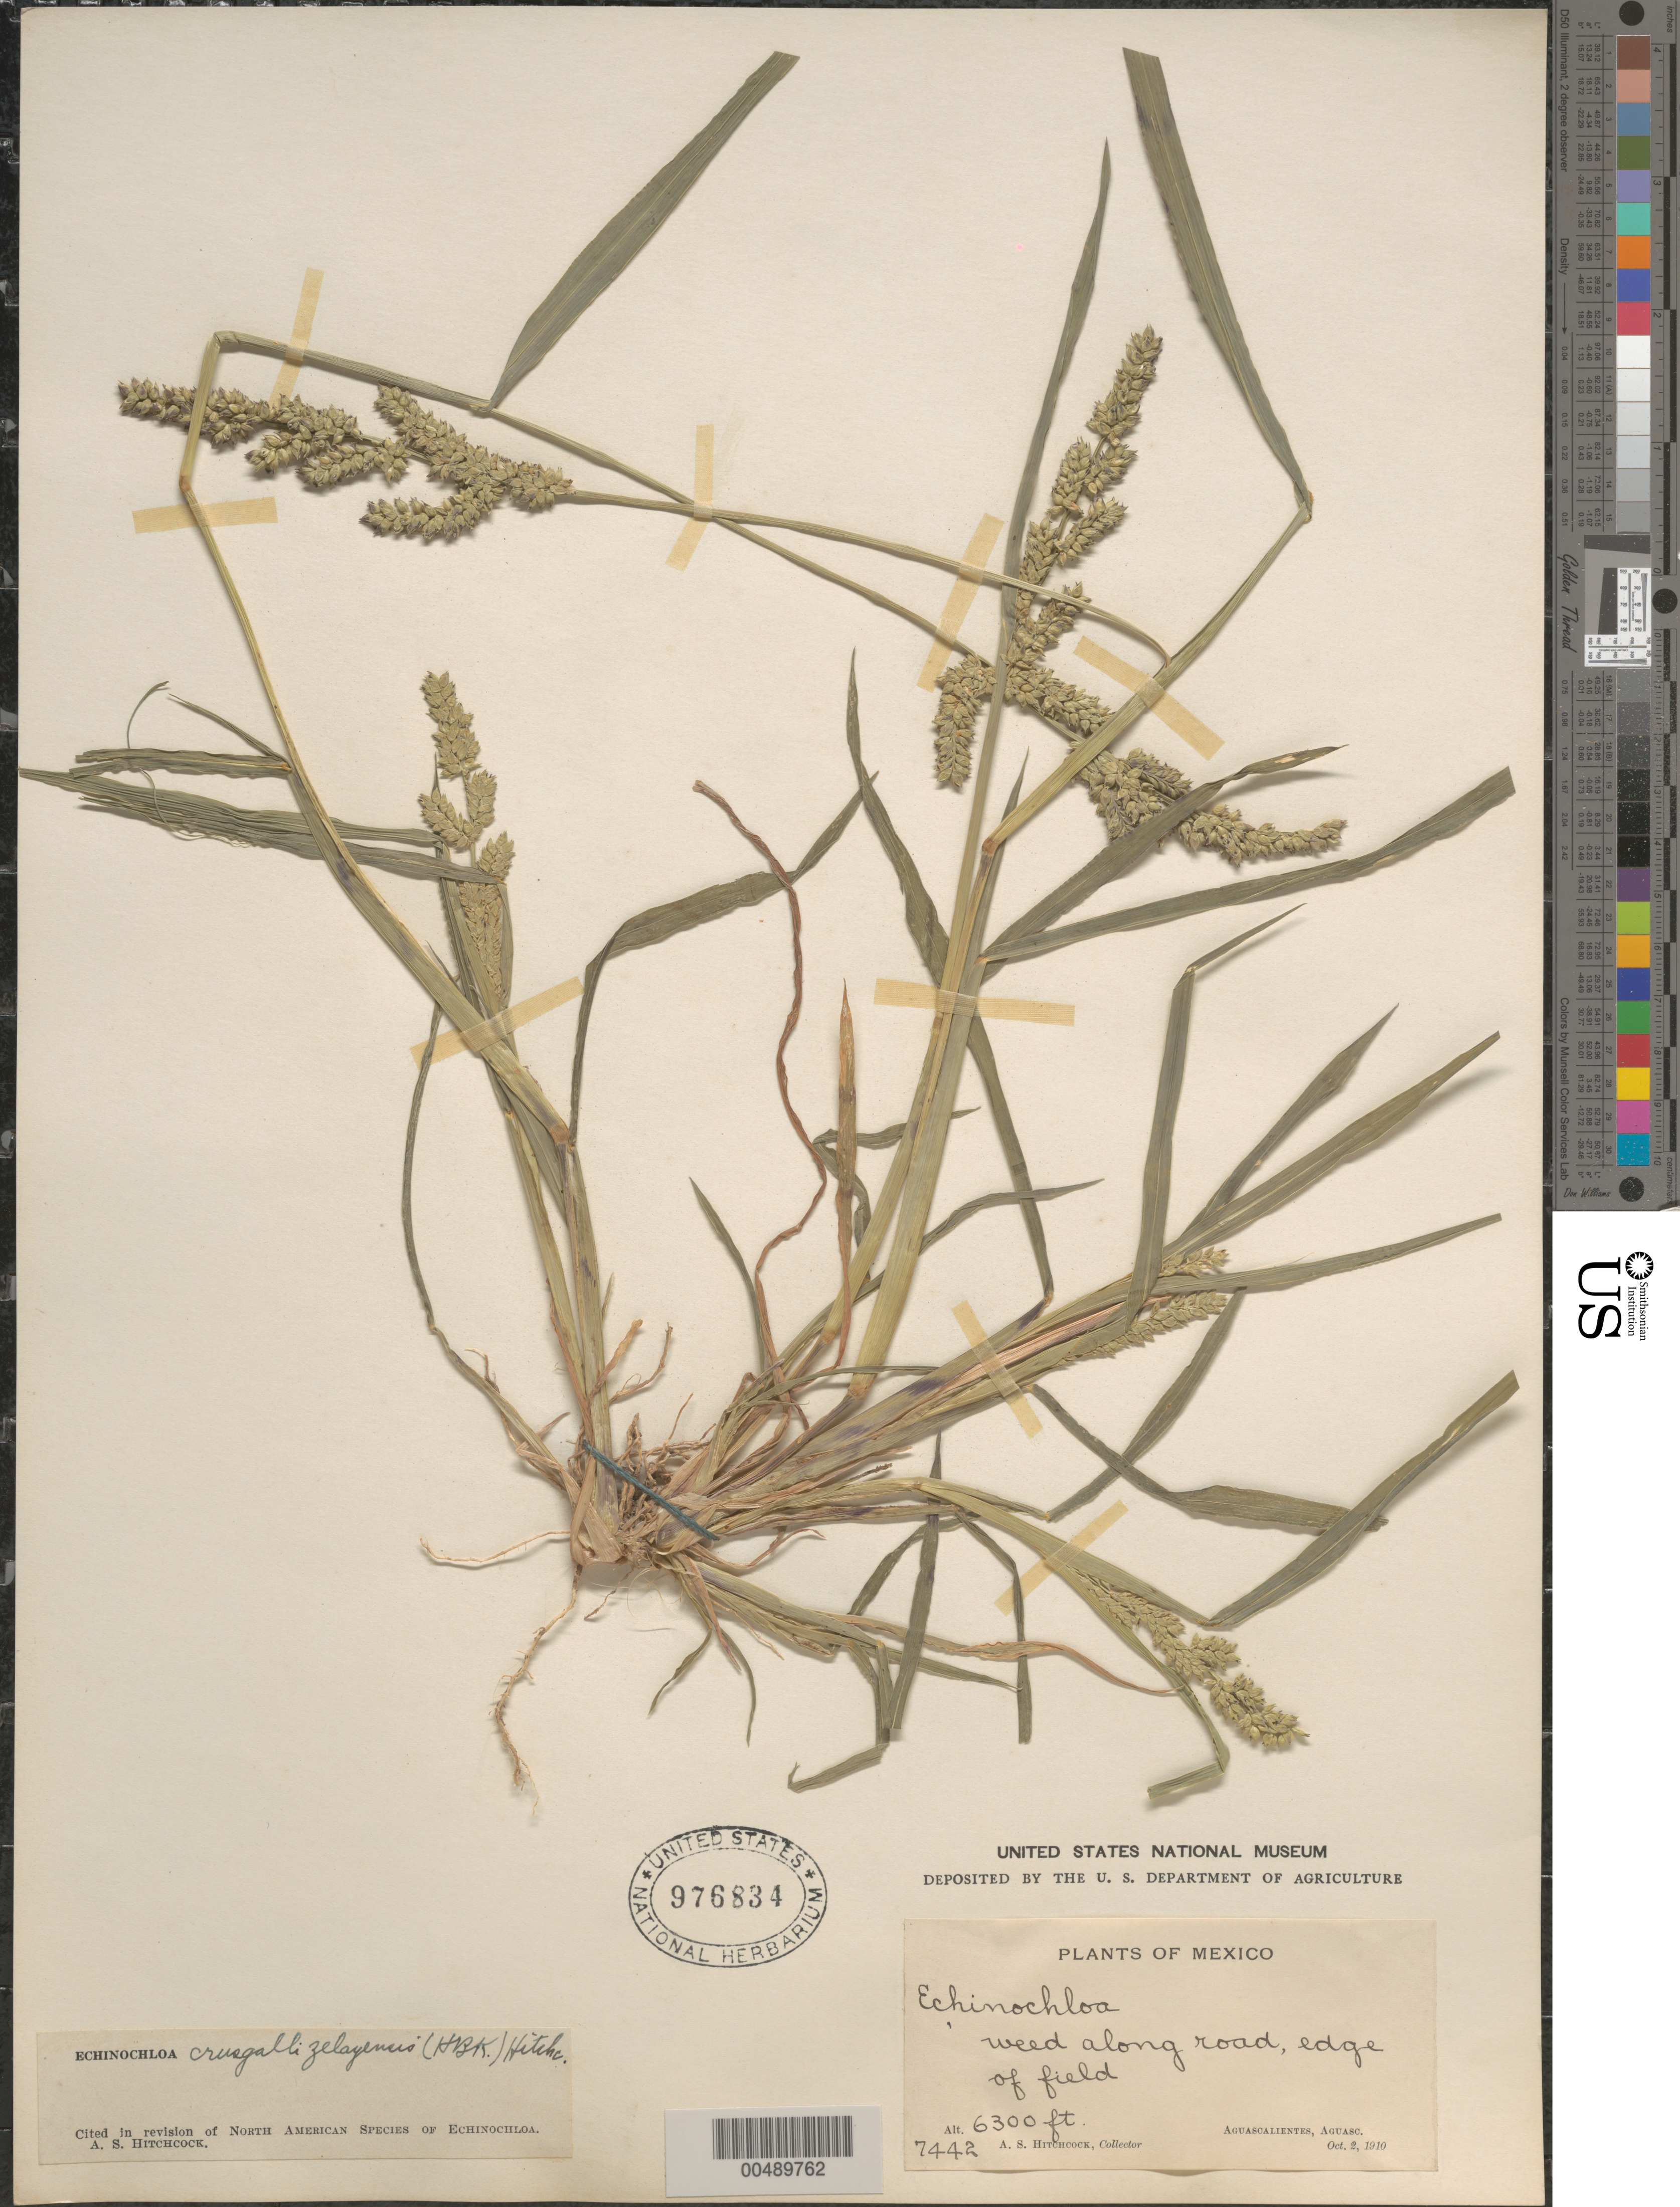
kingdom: Plantae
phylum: Tracheophyta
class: Liliopsida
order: Poales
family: Poaceae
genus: Echinochloa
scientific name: Echinochloa crus-galli var. zelayensis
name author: (Kunth) Hitchc.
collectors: A. S. Hitchcock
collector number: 7442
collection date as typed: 2 Oct 1910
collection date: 1910-10-02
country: Mexico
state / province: Aguascalientes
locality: Aguascalientes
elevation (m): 1920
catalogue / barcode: US 976834